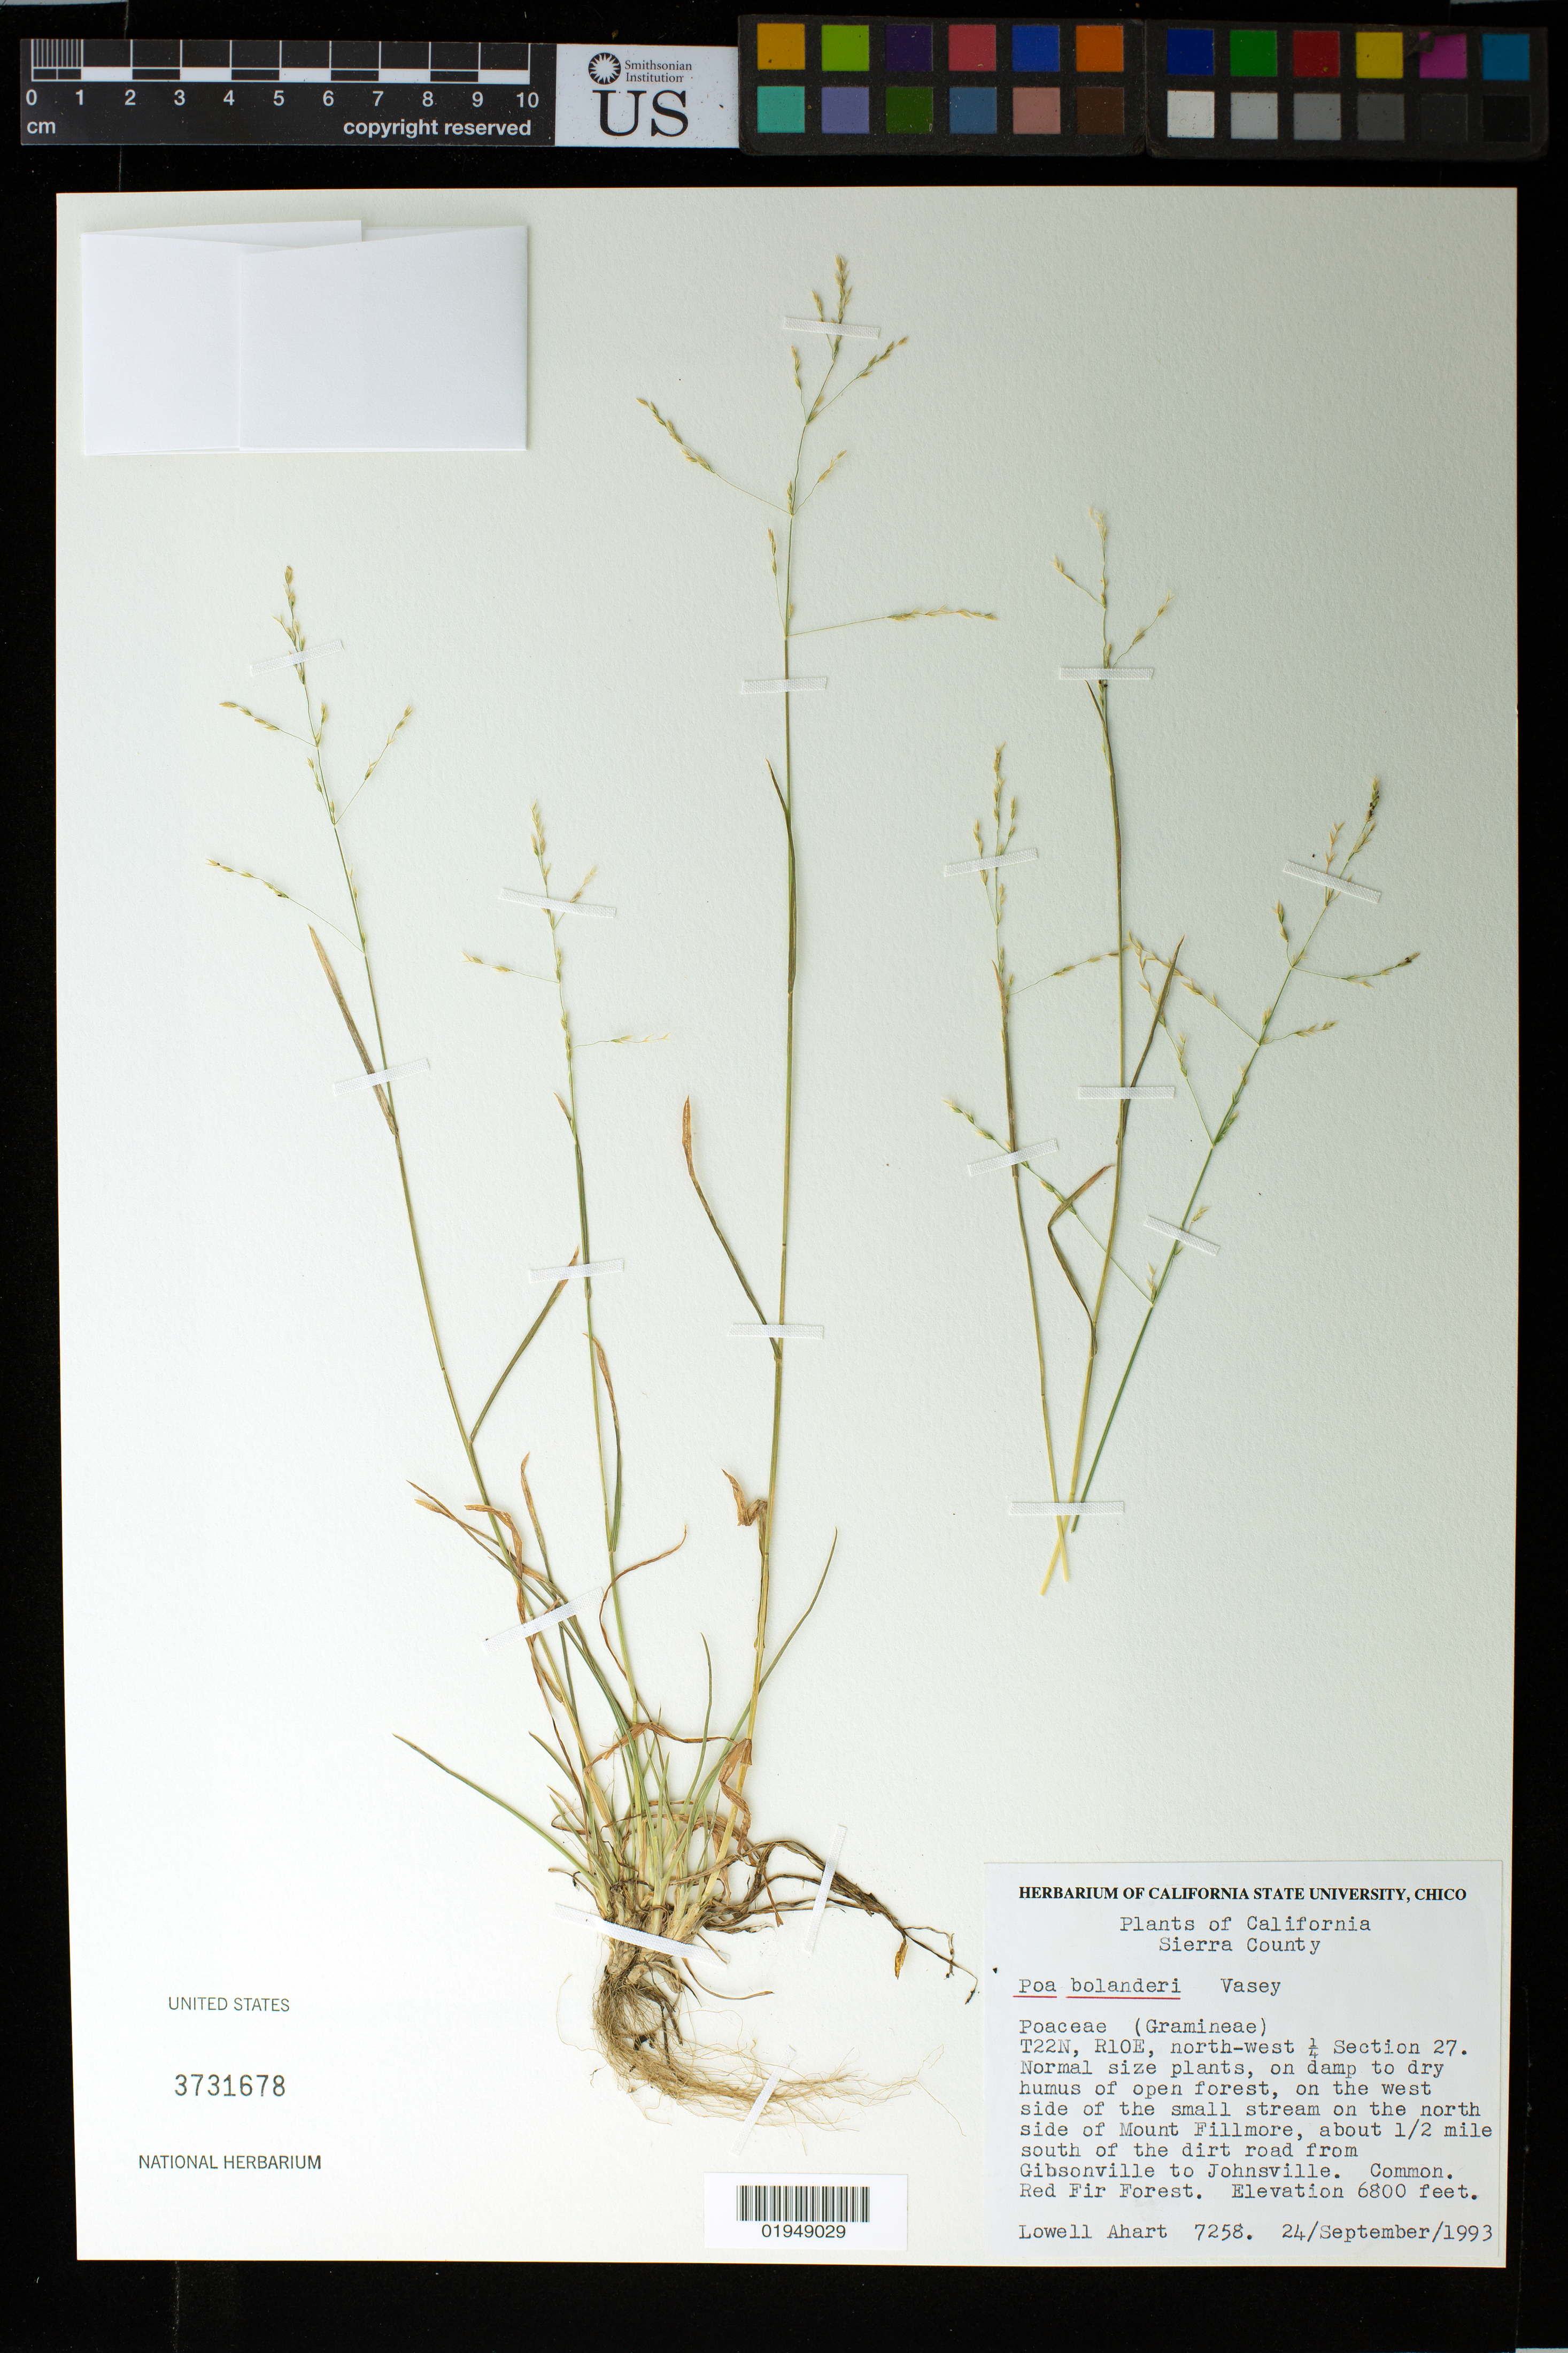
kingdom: Plantae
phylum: Tracheophyta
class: Liliopsida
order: Poales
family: Poaceae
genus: Poa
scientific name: Poa bolanderi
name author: Vasey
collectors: L. Ahart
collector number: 7258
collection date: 1993-09-24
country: United States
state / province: California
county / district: Sierra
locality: On the west side of the small stream on the north side of Mount Fillmore, about 1/2 mile south of the dirt road from Gibsonville to Johnsonville. T22N, R10E, north-west 1/4 Section 27.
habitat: red fir forest, on damp to dry humus of open forest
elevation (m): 2073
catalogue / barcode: US 3731678